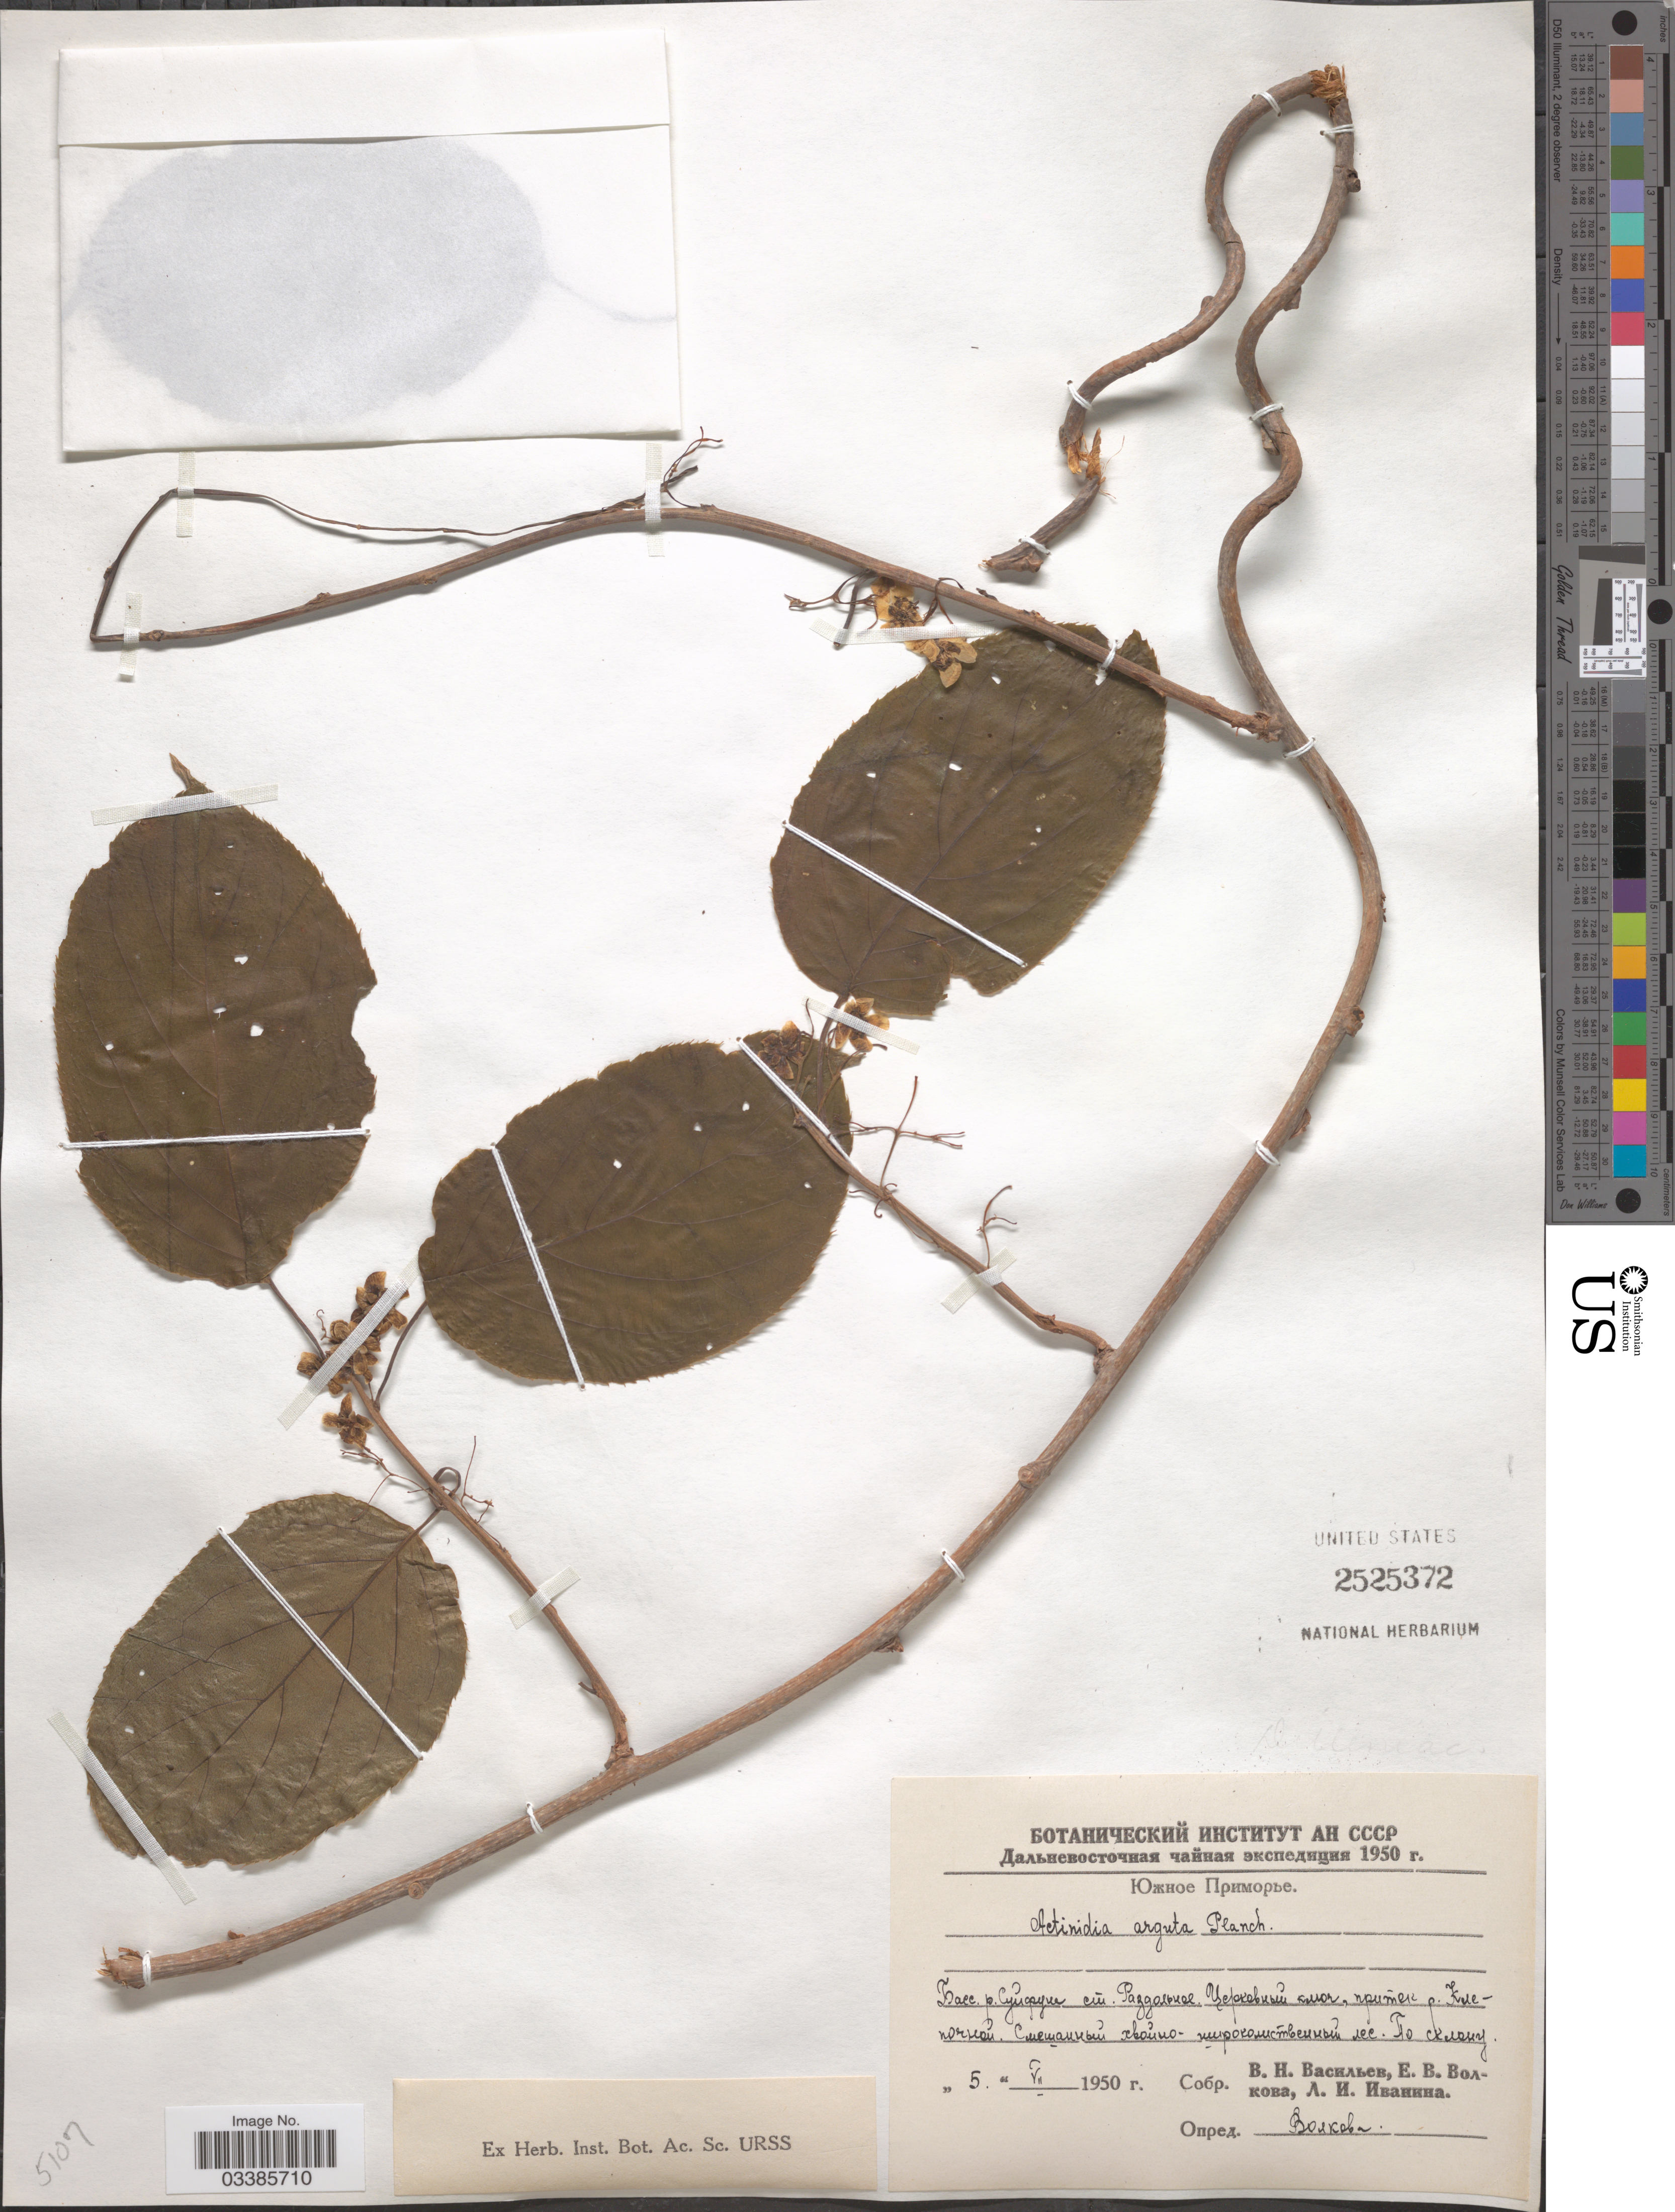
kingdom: Plantae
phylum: Tracheophyta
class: Magnoliopsida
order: Ericales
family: Actinidiaceae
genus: Actinidia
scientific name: Actinidia arguta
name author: (Siebold & Zucc.) Planch. ex Miq.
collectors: V. Vasilev, E. V. Volkova & L. Ivanina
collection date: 1950-07-05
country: Russian Federation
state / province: Primorsky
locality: Basin of River Suifun, near Razdolnoe.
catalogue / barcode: US 2525372